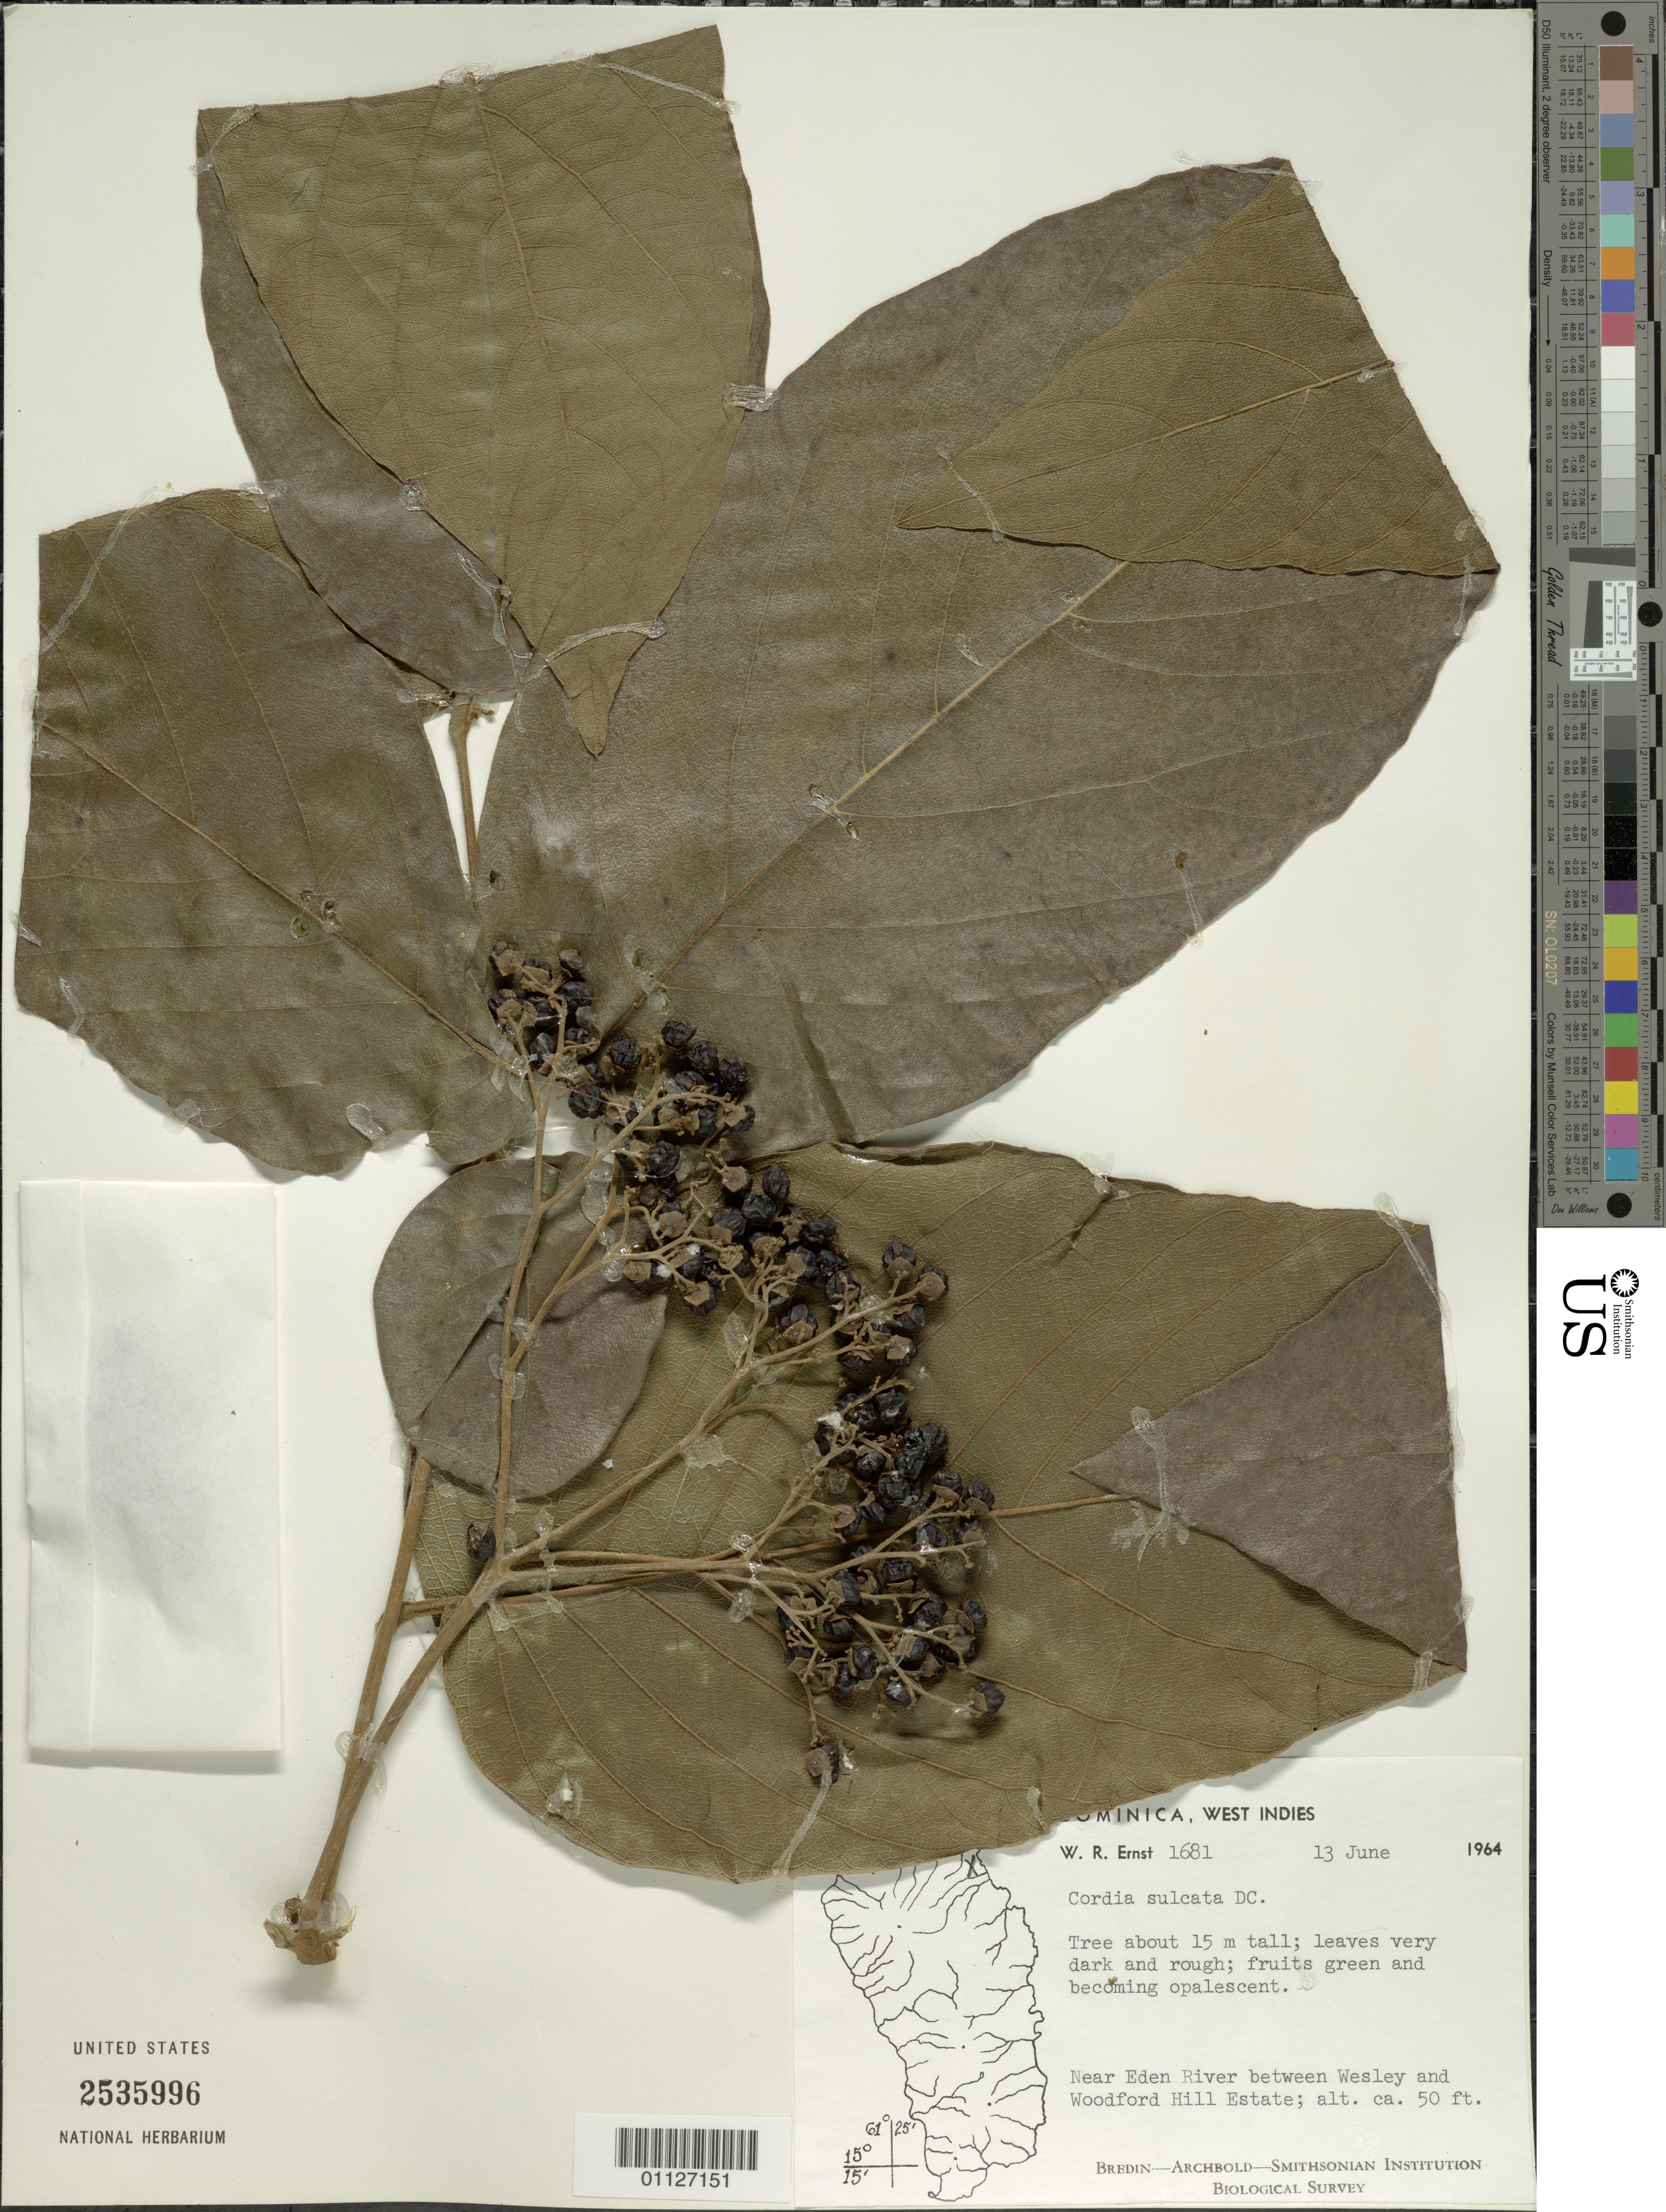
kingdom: Plantae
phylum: Tracheophyta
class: Magnoliopsida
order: Boraginales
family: Cordiaceae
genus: Cordia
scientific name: Cordia sulcata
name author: DC.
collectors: W. R. Ernst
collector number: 1681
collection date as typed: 13 Jun 1964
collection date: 1964-06-13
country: Dominica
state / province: St. Andrew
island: Dominica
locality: Near Eden River between Wesley and Woodford Hill Estate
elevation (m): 15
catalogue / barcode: US 2535996